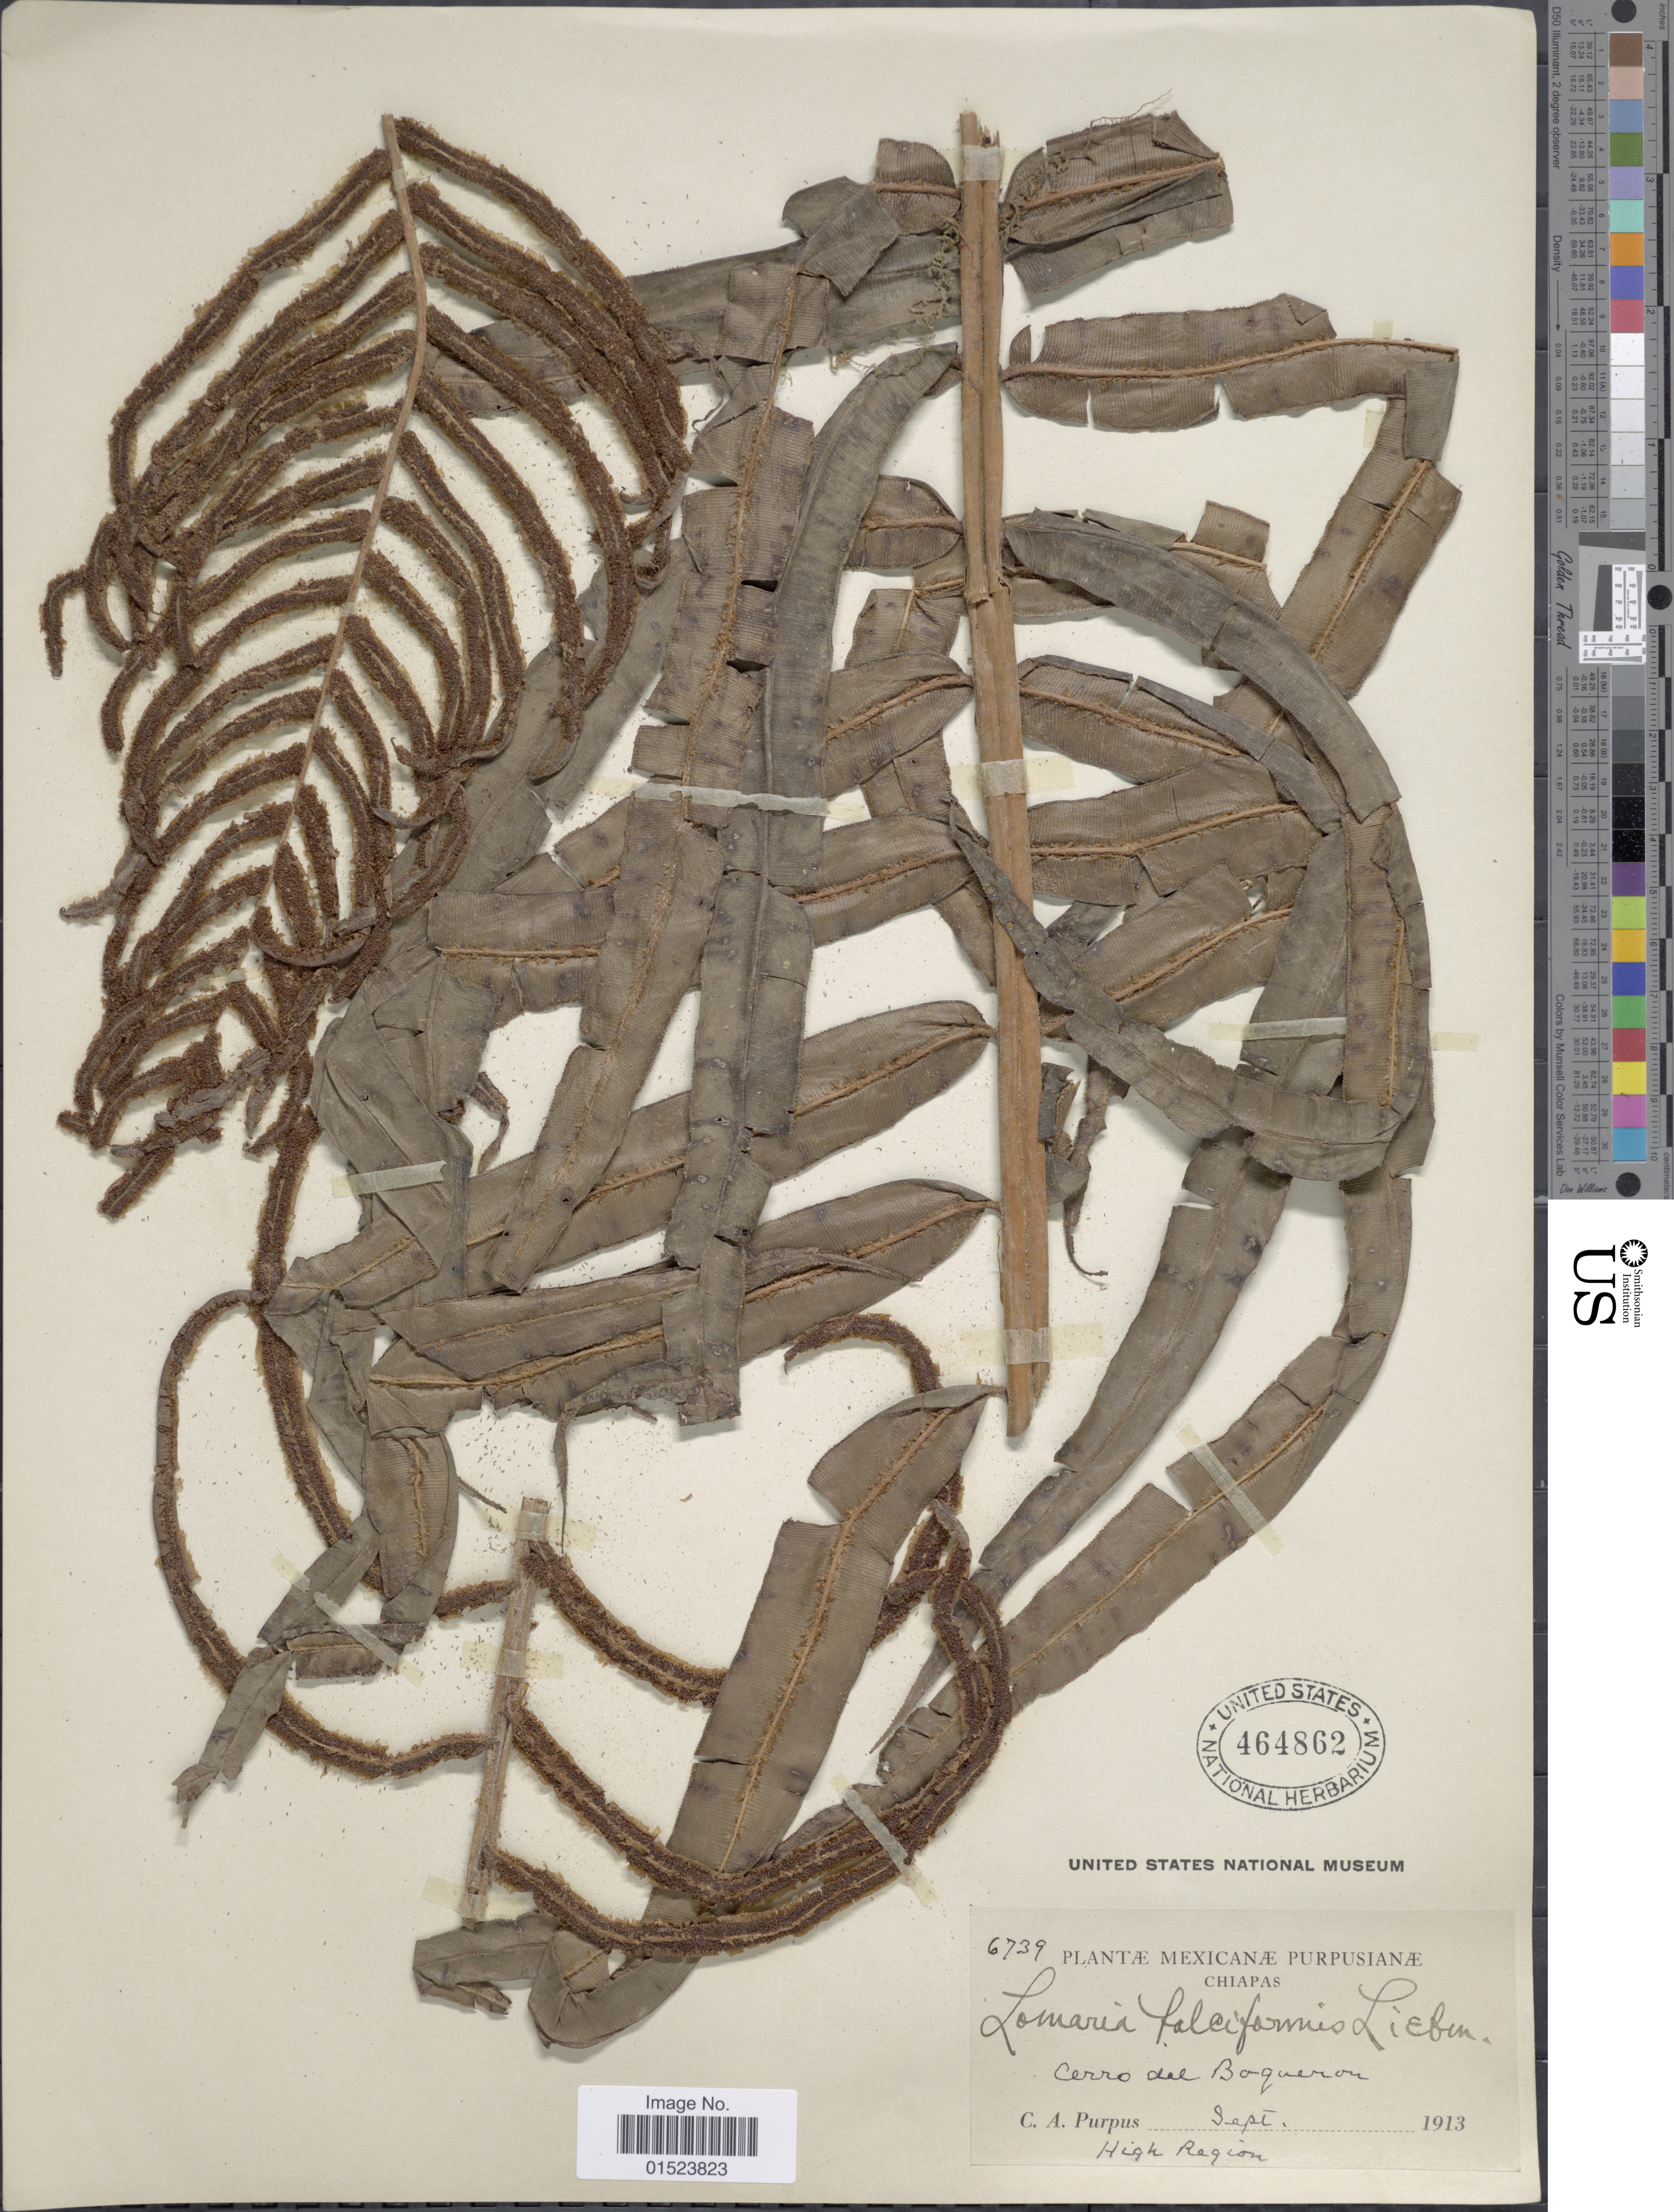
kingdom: Plantae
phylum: Tracheophyta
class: Polypodiopsida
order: Polypodiales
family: Blechnaceae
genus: Blechnum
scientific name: Blechnum falciforme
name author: (Liebm.) C. Chr.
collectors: C. A. Purpus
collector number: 6739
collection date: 1913-09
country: Mexico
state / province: Chiapas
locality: Cerro del Boqueron, High Region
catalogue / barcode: US 464862